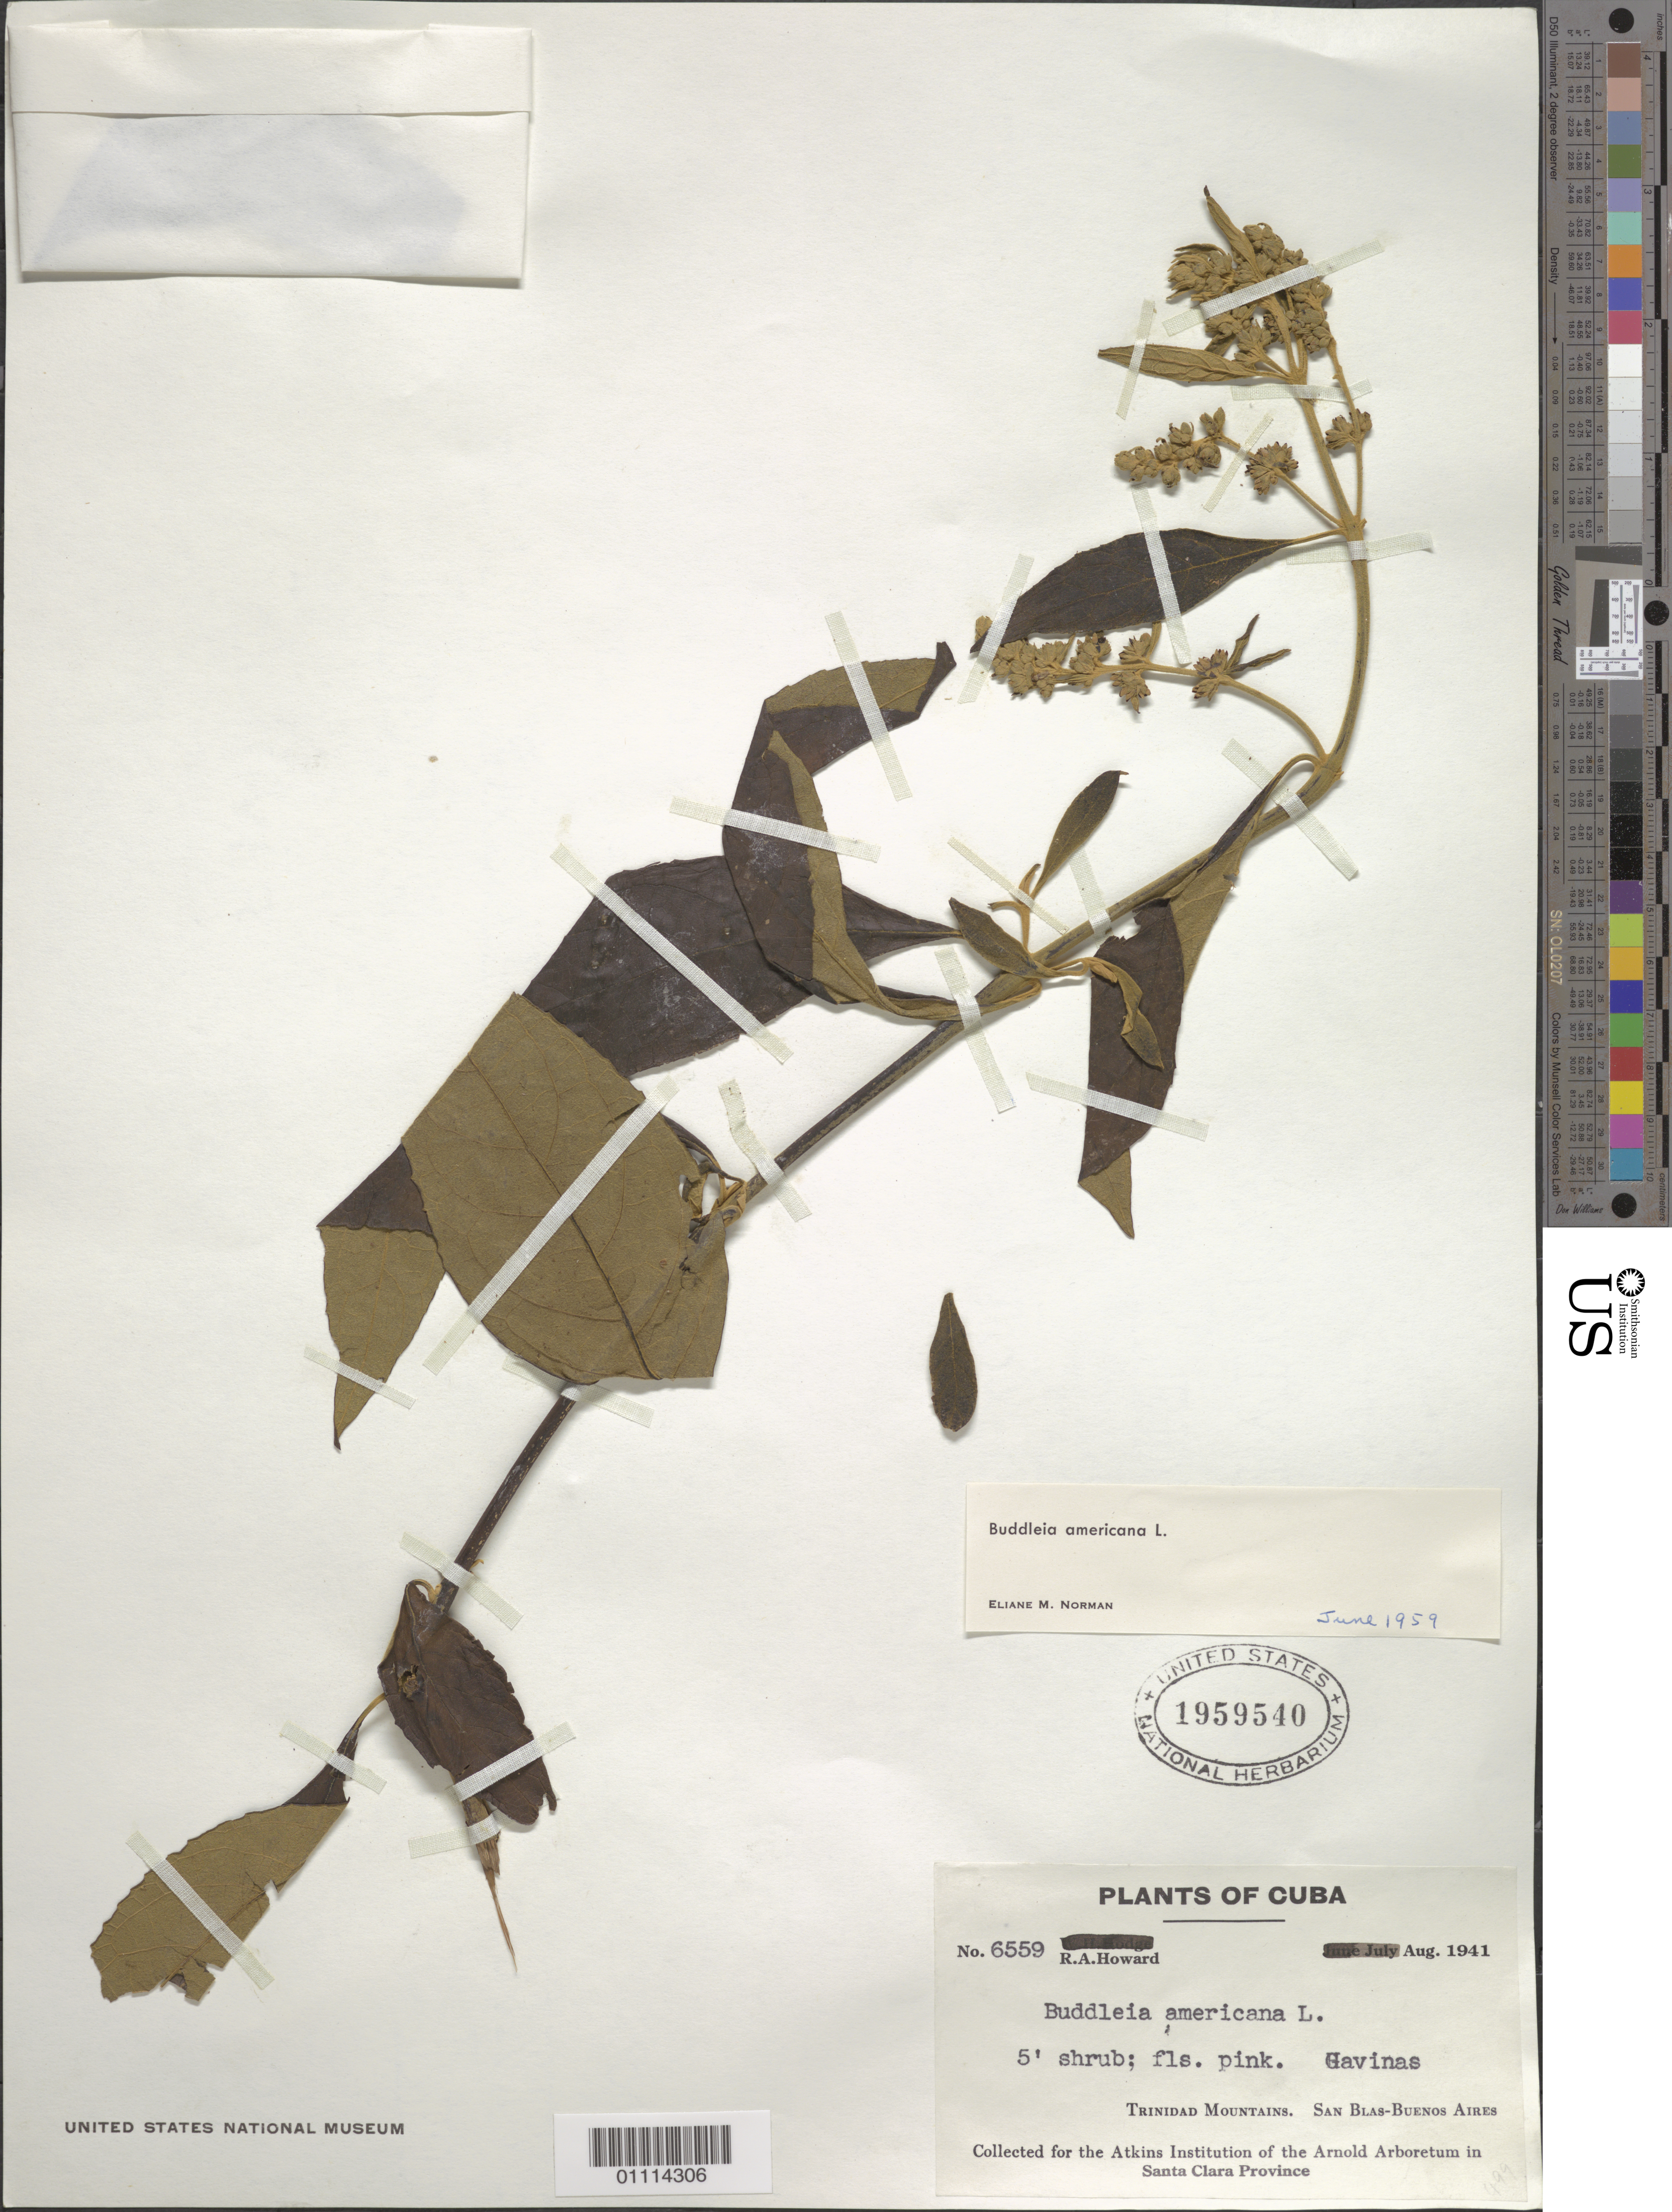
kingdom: Plantae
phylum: Tracheophyta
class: Magnoliopsida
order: Lamiales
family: Scrophulariaceae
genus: Buddleja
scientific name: Buddleja americana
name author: L.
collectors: R. A. Howard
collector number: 6559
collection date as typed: Aug 1941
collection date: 1941-08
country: Cuba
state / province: Matanzas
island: Cuba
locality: Trinidad Mountains San Blas-Buenos Aires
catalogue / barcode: US 1959540